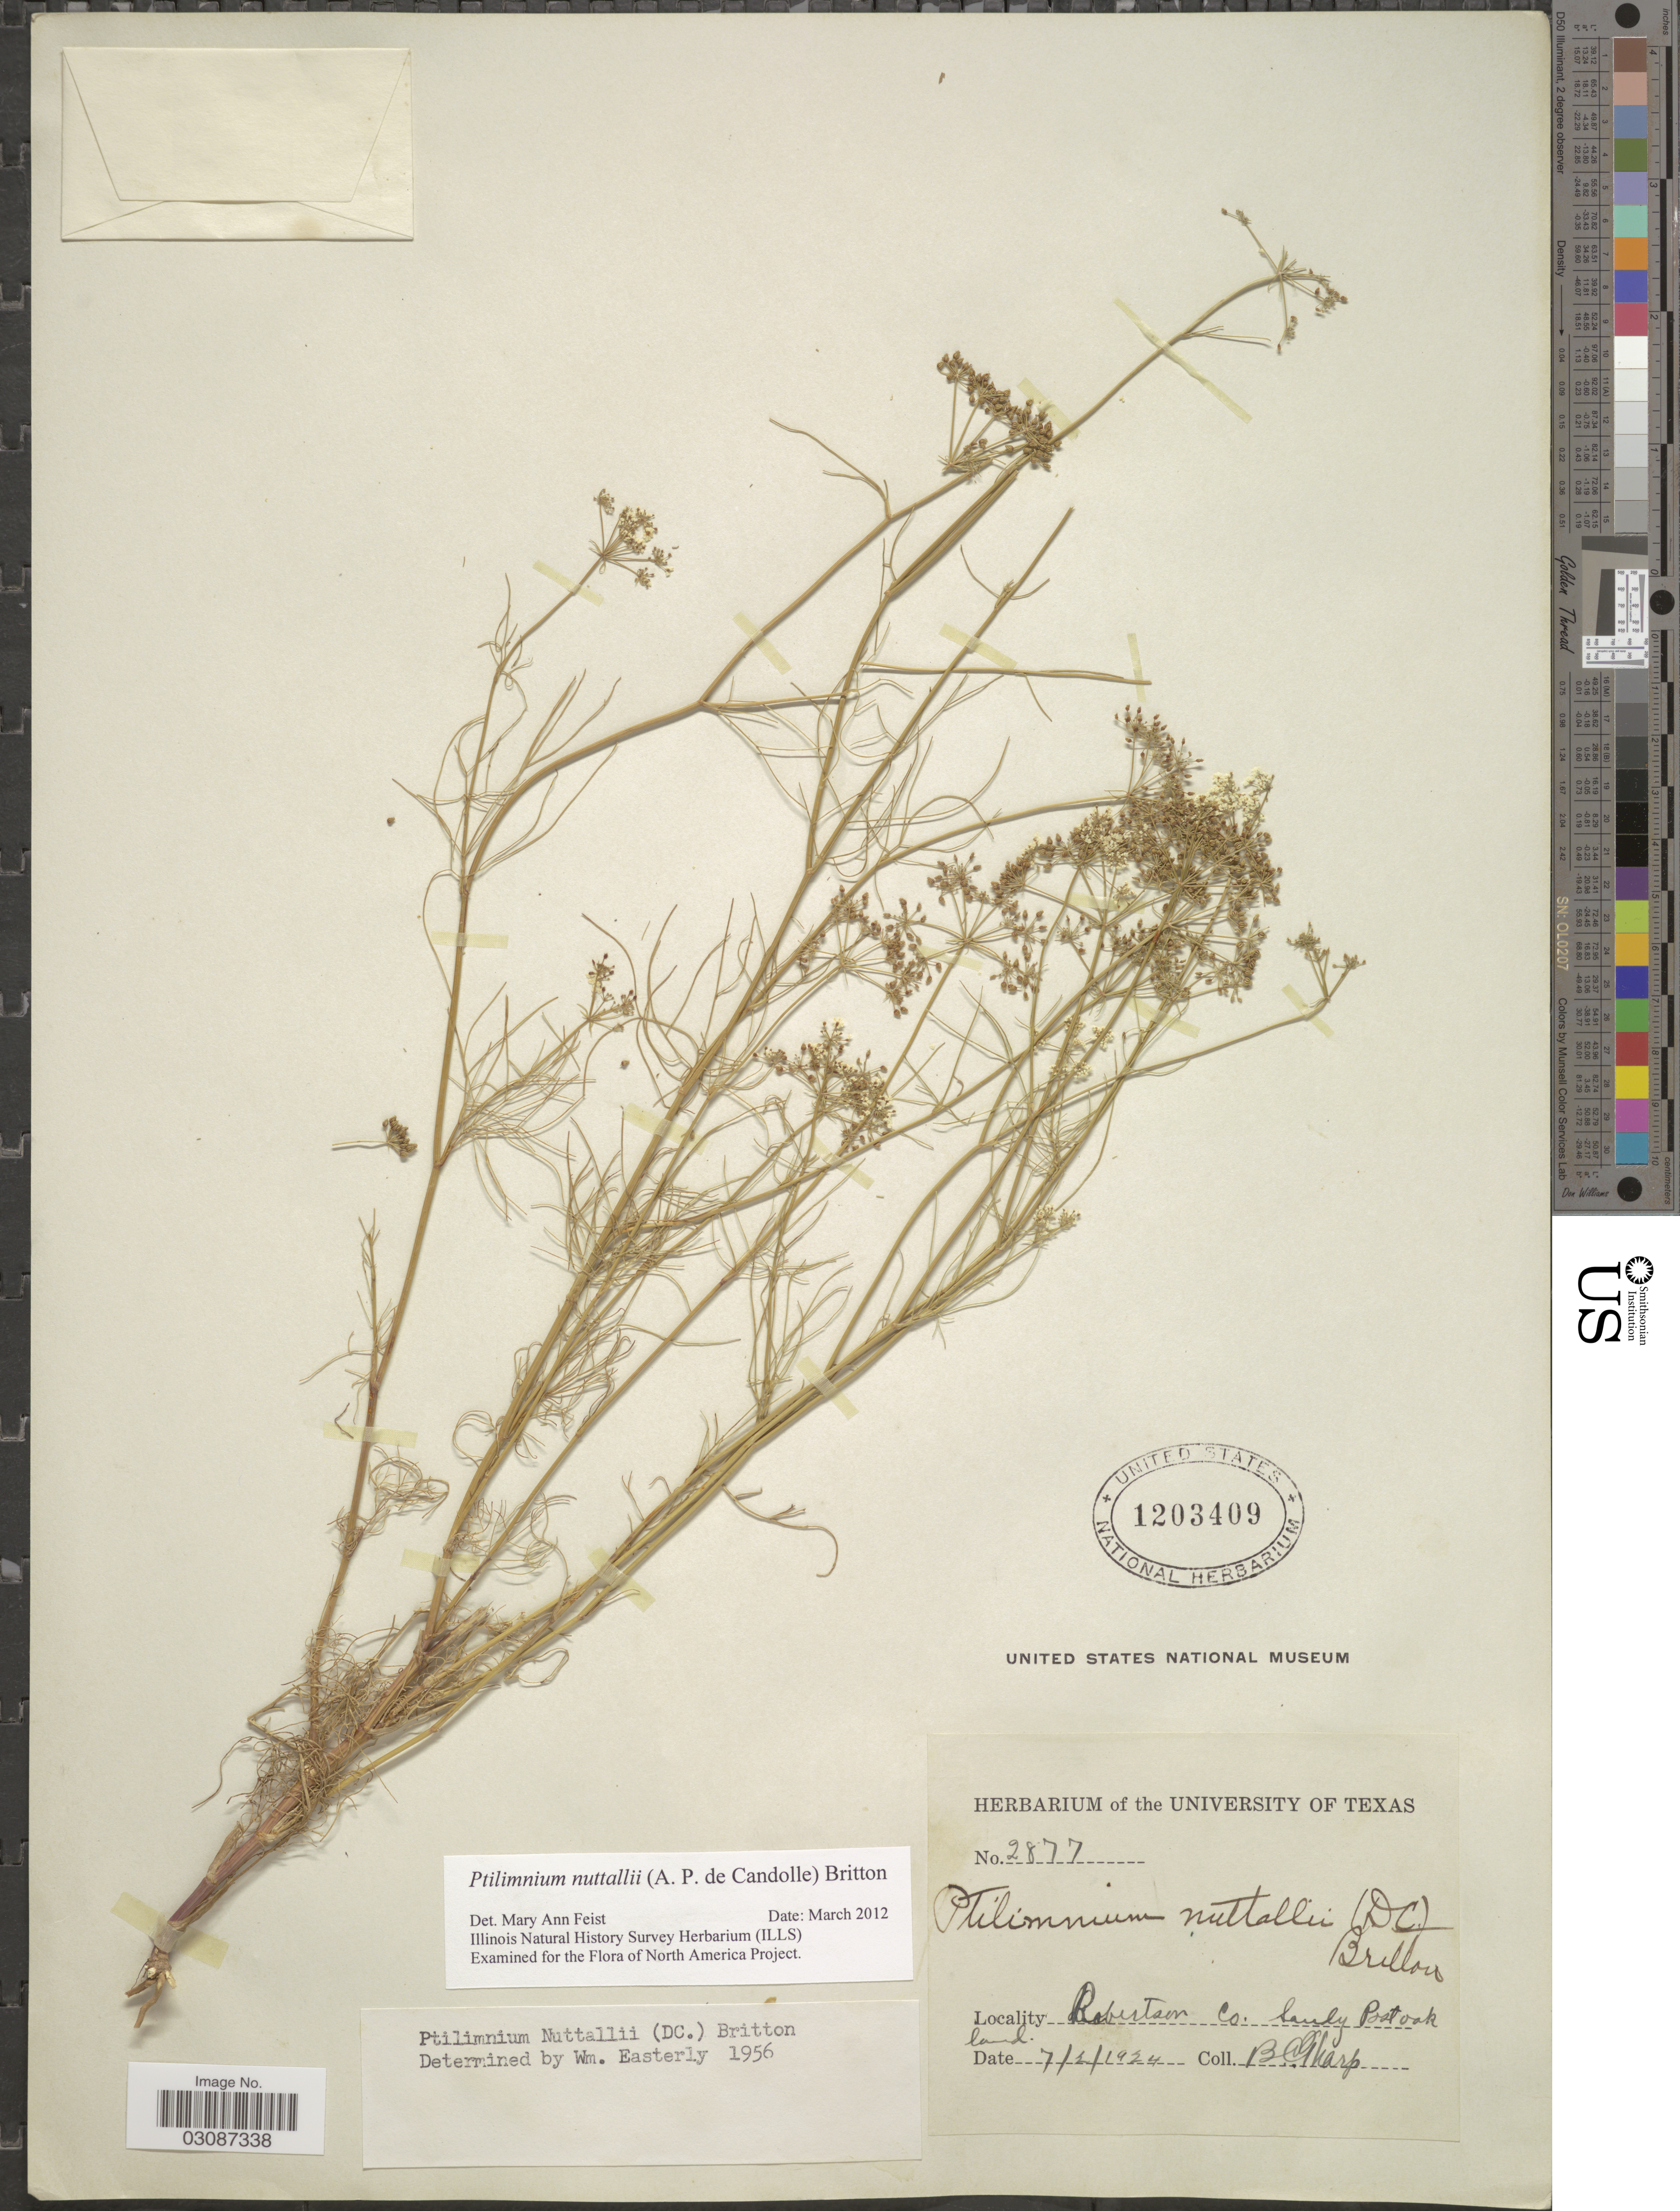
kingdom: Plantae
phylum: Tracheophyta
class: Magnoliopsida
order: Apiales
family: Apiaceae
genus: Ptilimnium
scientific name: Ptilimnium nuttallii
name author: (DC.) Britton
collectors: B. C. Tharp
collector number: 2877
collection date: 1924-07-02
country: United States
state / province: Texas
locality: Robertson Co. Sandy Post oak land.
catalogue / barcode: US 1203409